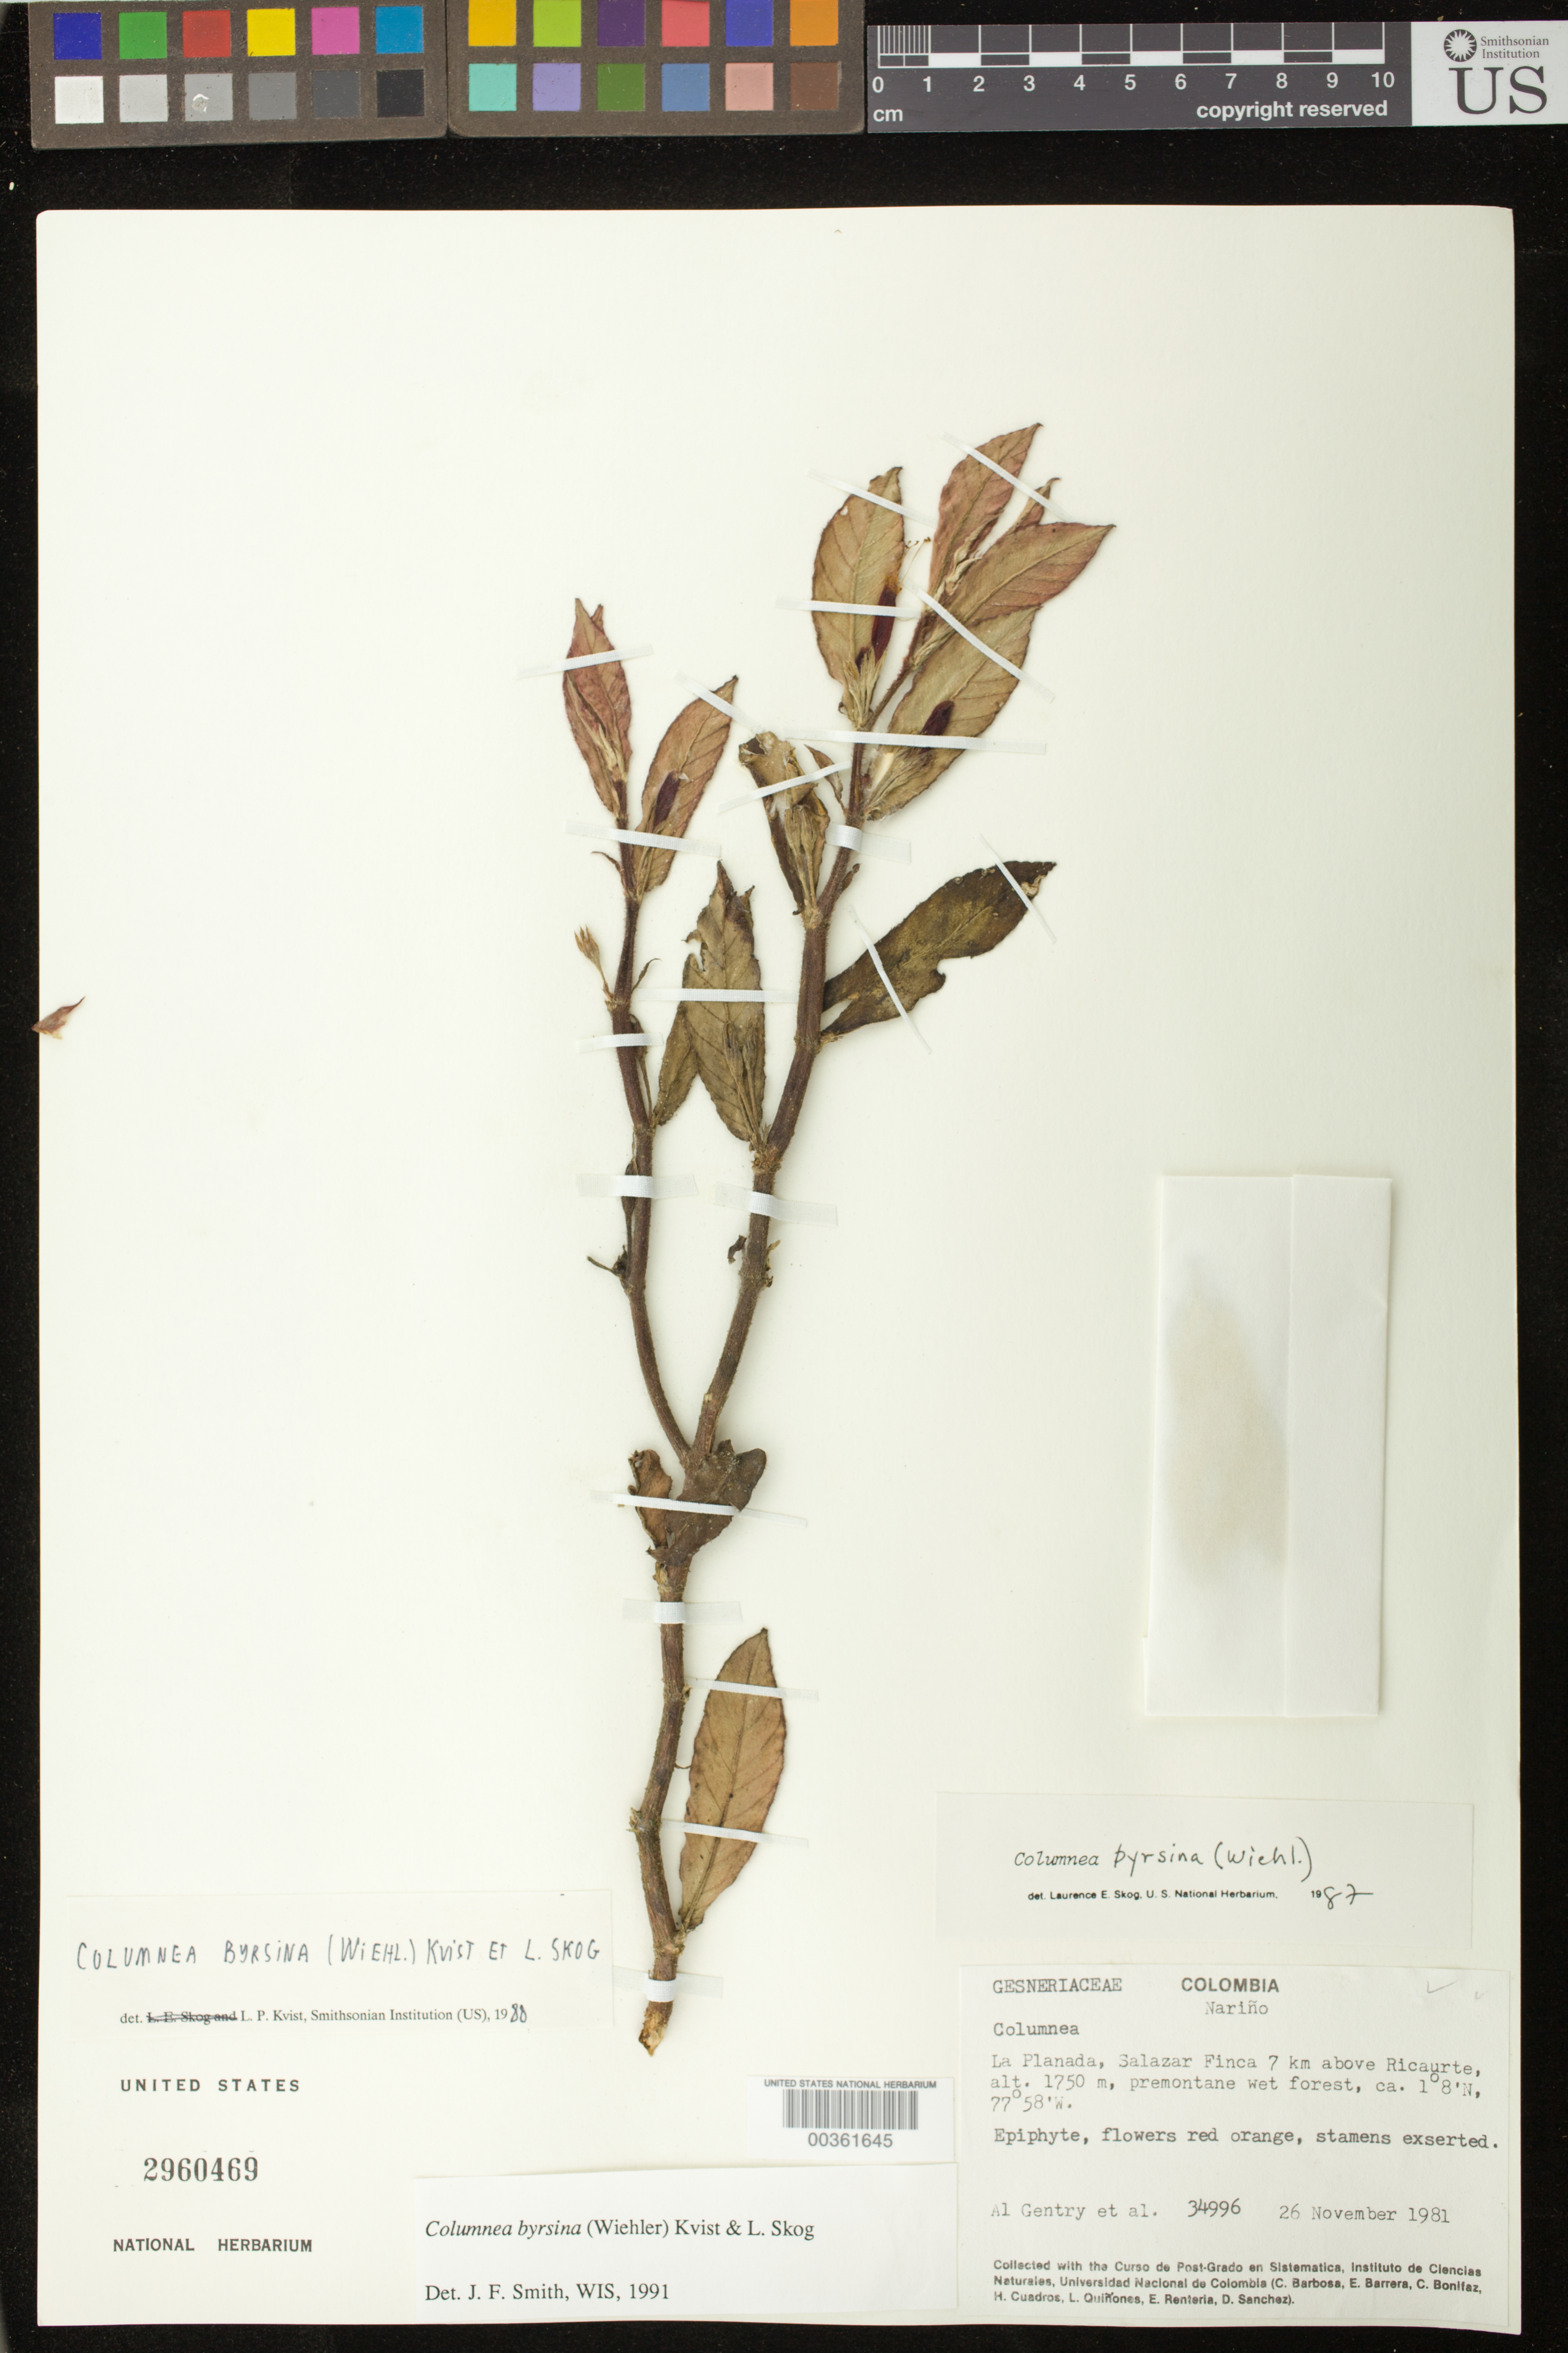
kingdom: Plantae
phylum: Tracheophyta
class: Magnoliopsida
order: Lamiales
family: Gesneriaceae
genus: Columnea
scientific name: Columnea byrsina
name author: (Wiehler) L.P. Kvist & L.E. Skog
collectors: A. H. Gentry, C. E. Barbosa, E. Barrera, C. Bonifaz, H. Cuadros & et al.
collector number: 34996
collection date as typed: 26 Nov 1981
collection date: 1981-11-26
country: Colombia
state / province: Nariño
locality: La Planada, Salazar Finca 7 km above Ricaurte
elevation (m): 1750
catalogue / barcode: US 2960469